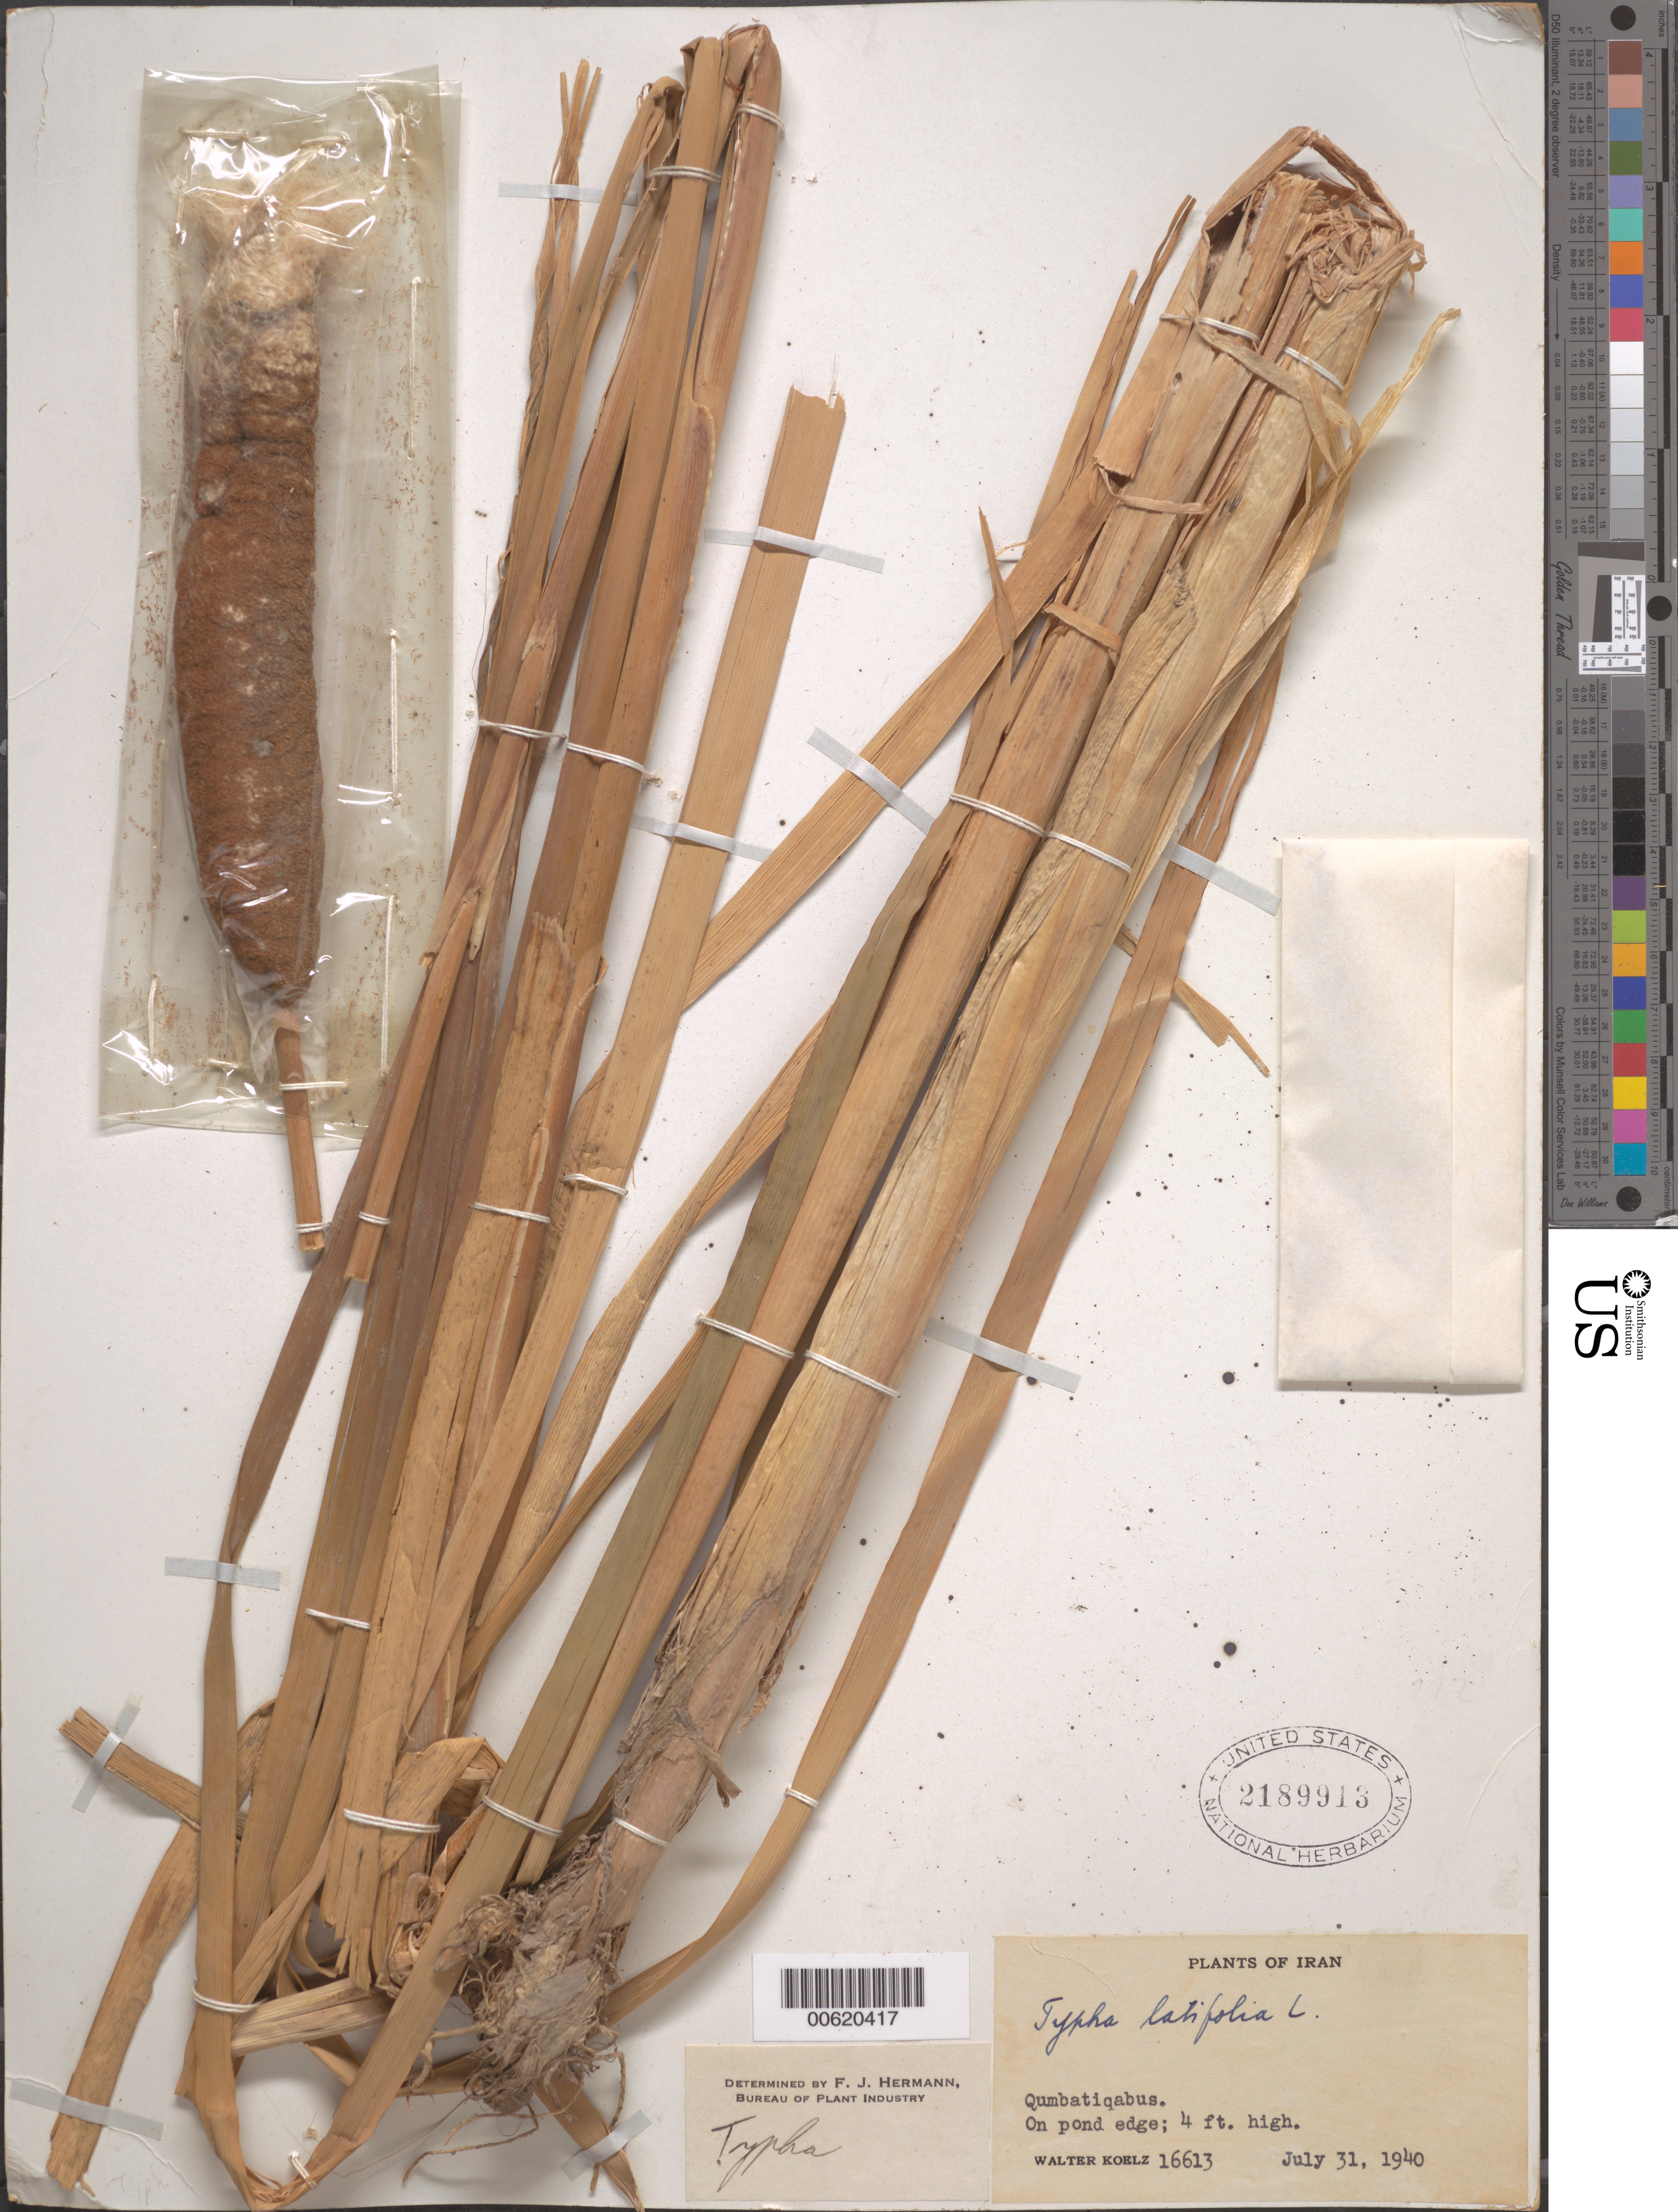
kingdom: Plantae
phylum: Tracheophyta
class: Liliopsida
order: Poales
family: Typhaceae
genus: Typha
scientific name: Typha latifolia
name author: L.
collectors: W. N. Koelz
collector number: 16613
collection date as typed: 31 Jul 1940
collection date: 1940-07-31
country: Iran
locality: Qumbatiqwabus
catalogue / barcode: US 2189913